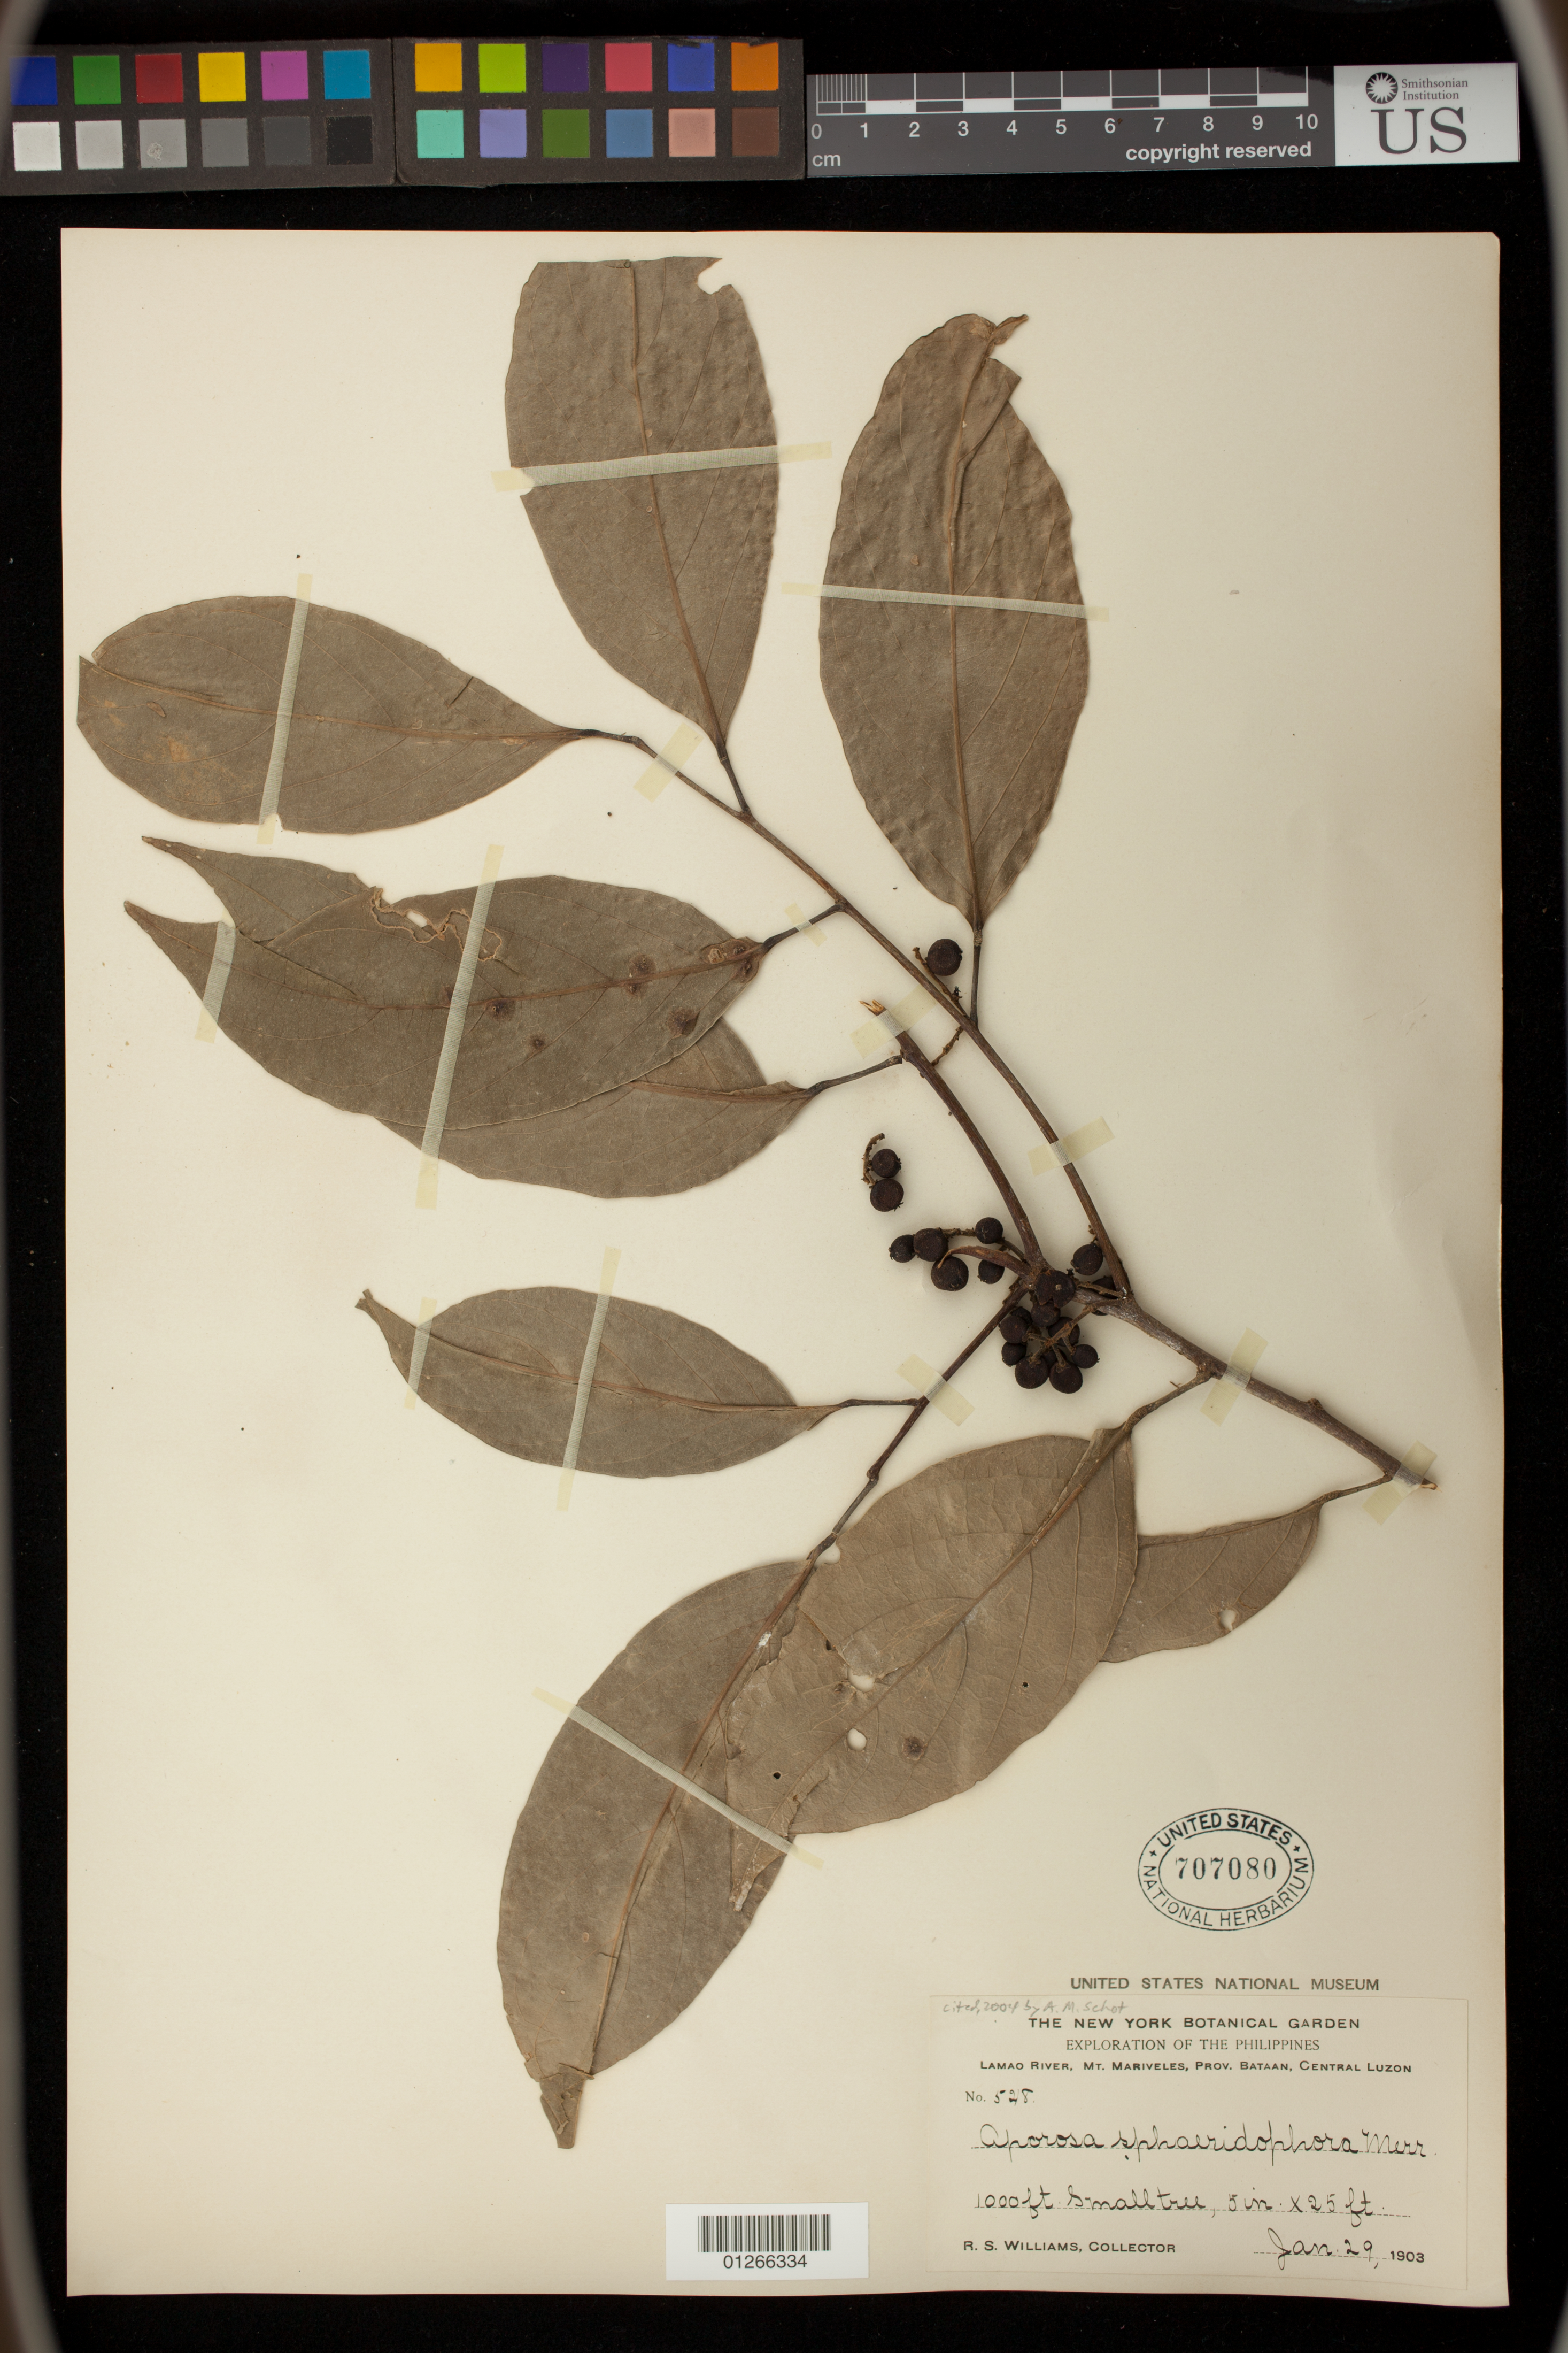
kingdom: Plantae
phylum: Tracheophyta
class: Magnoliopsida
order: Malpighiales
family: Phyllanthaceae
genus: Aporosa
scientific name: Aporosa sphaeridiophora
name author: Merr.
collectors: R. S. Williams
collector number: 548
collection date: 1903-01-29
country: Philippines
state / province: Central Luzon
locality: Lamao River, Mt. Mariveles, Prov. Bataan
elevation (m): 305